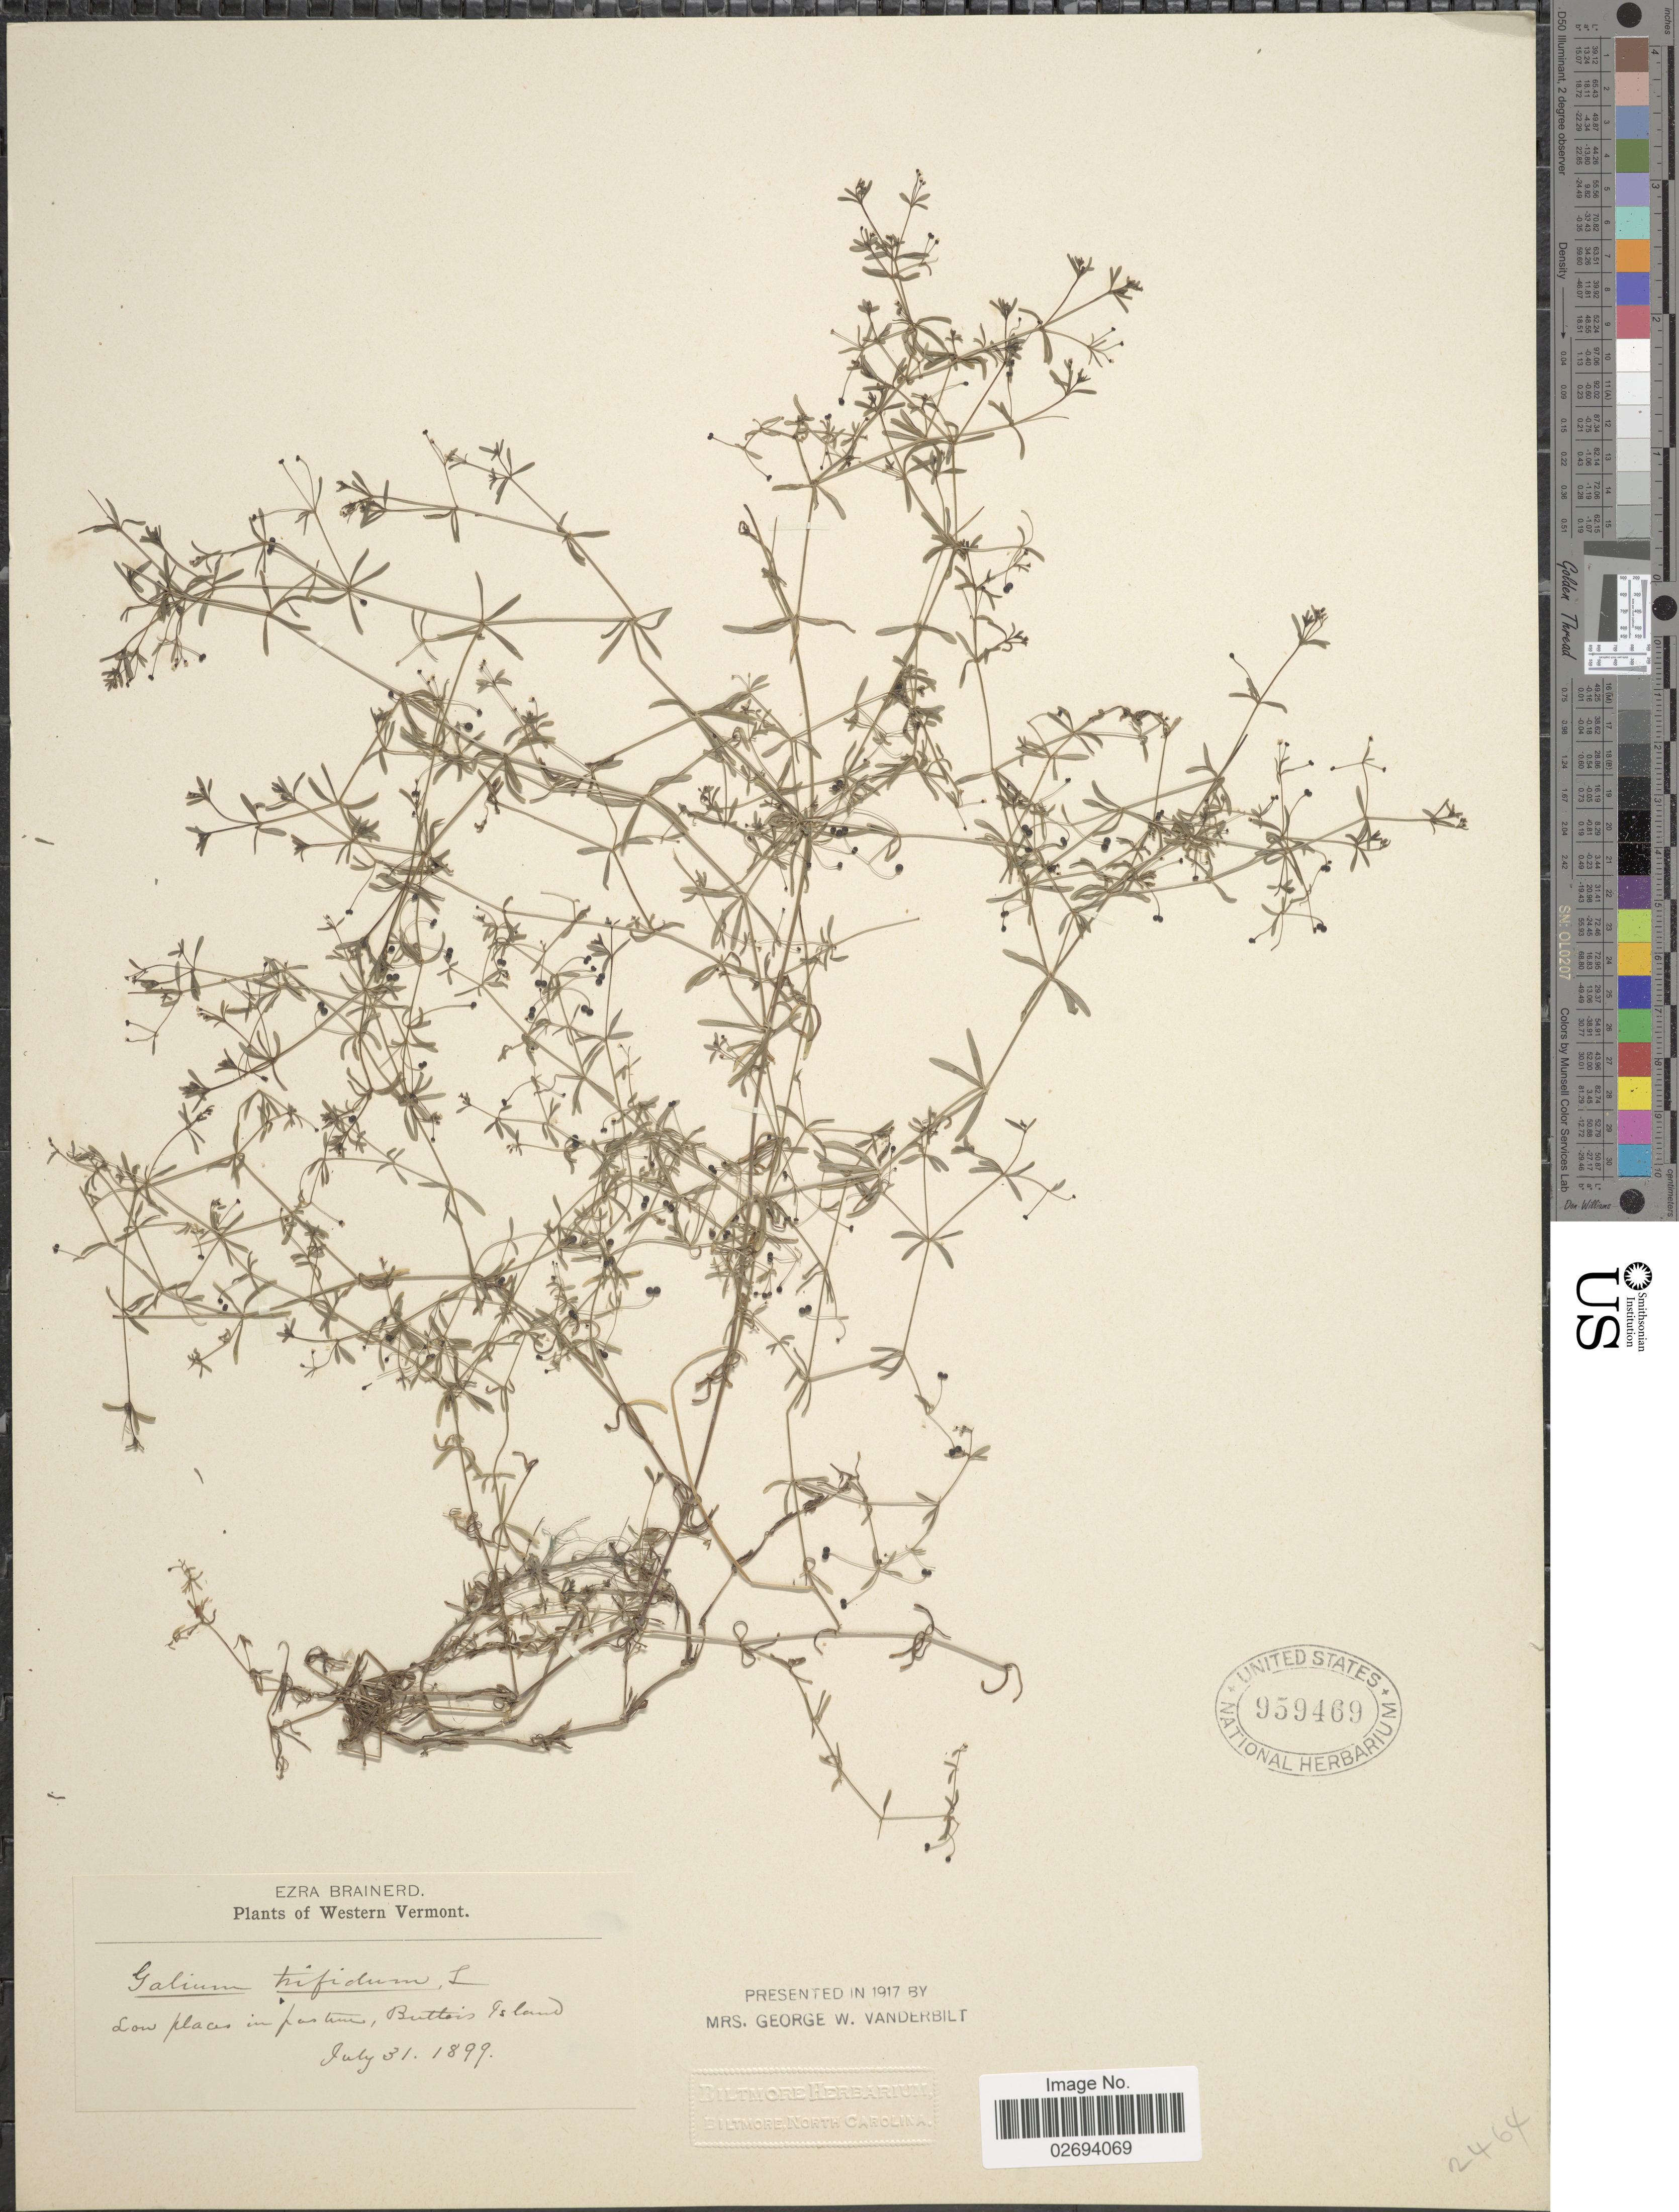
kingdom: Plantae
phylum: Tracheophyta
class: Magnoliopsida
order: Gentianales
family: Rubiaceae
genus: Galium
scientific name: Galium trifidum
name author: L.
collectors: E. Brainerd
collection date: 1899-07-31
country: United States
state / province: Vermont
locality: Western Vermont, Butler's Island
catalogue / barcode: US 959469